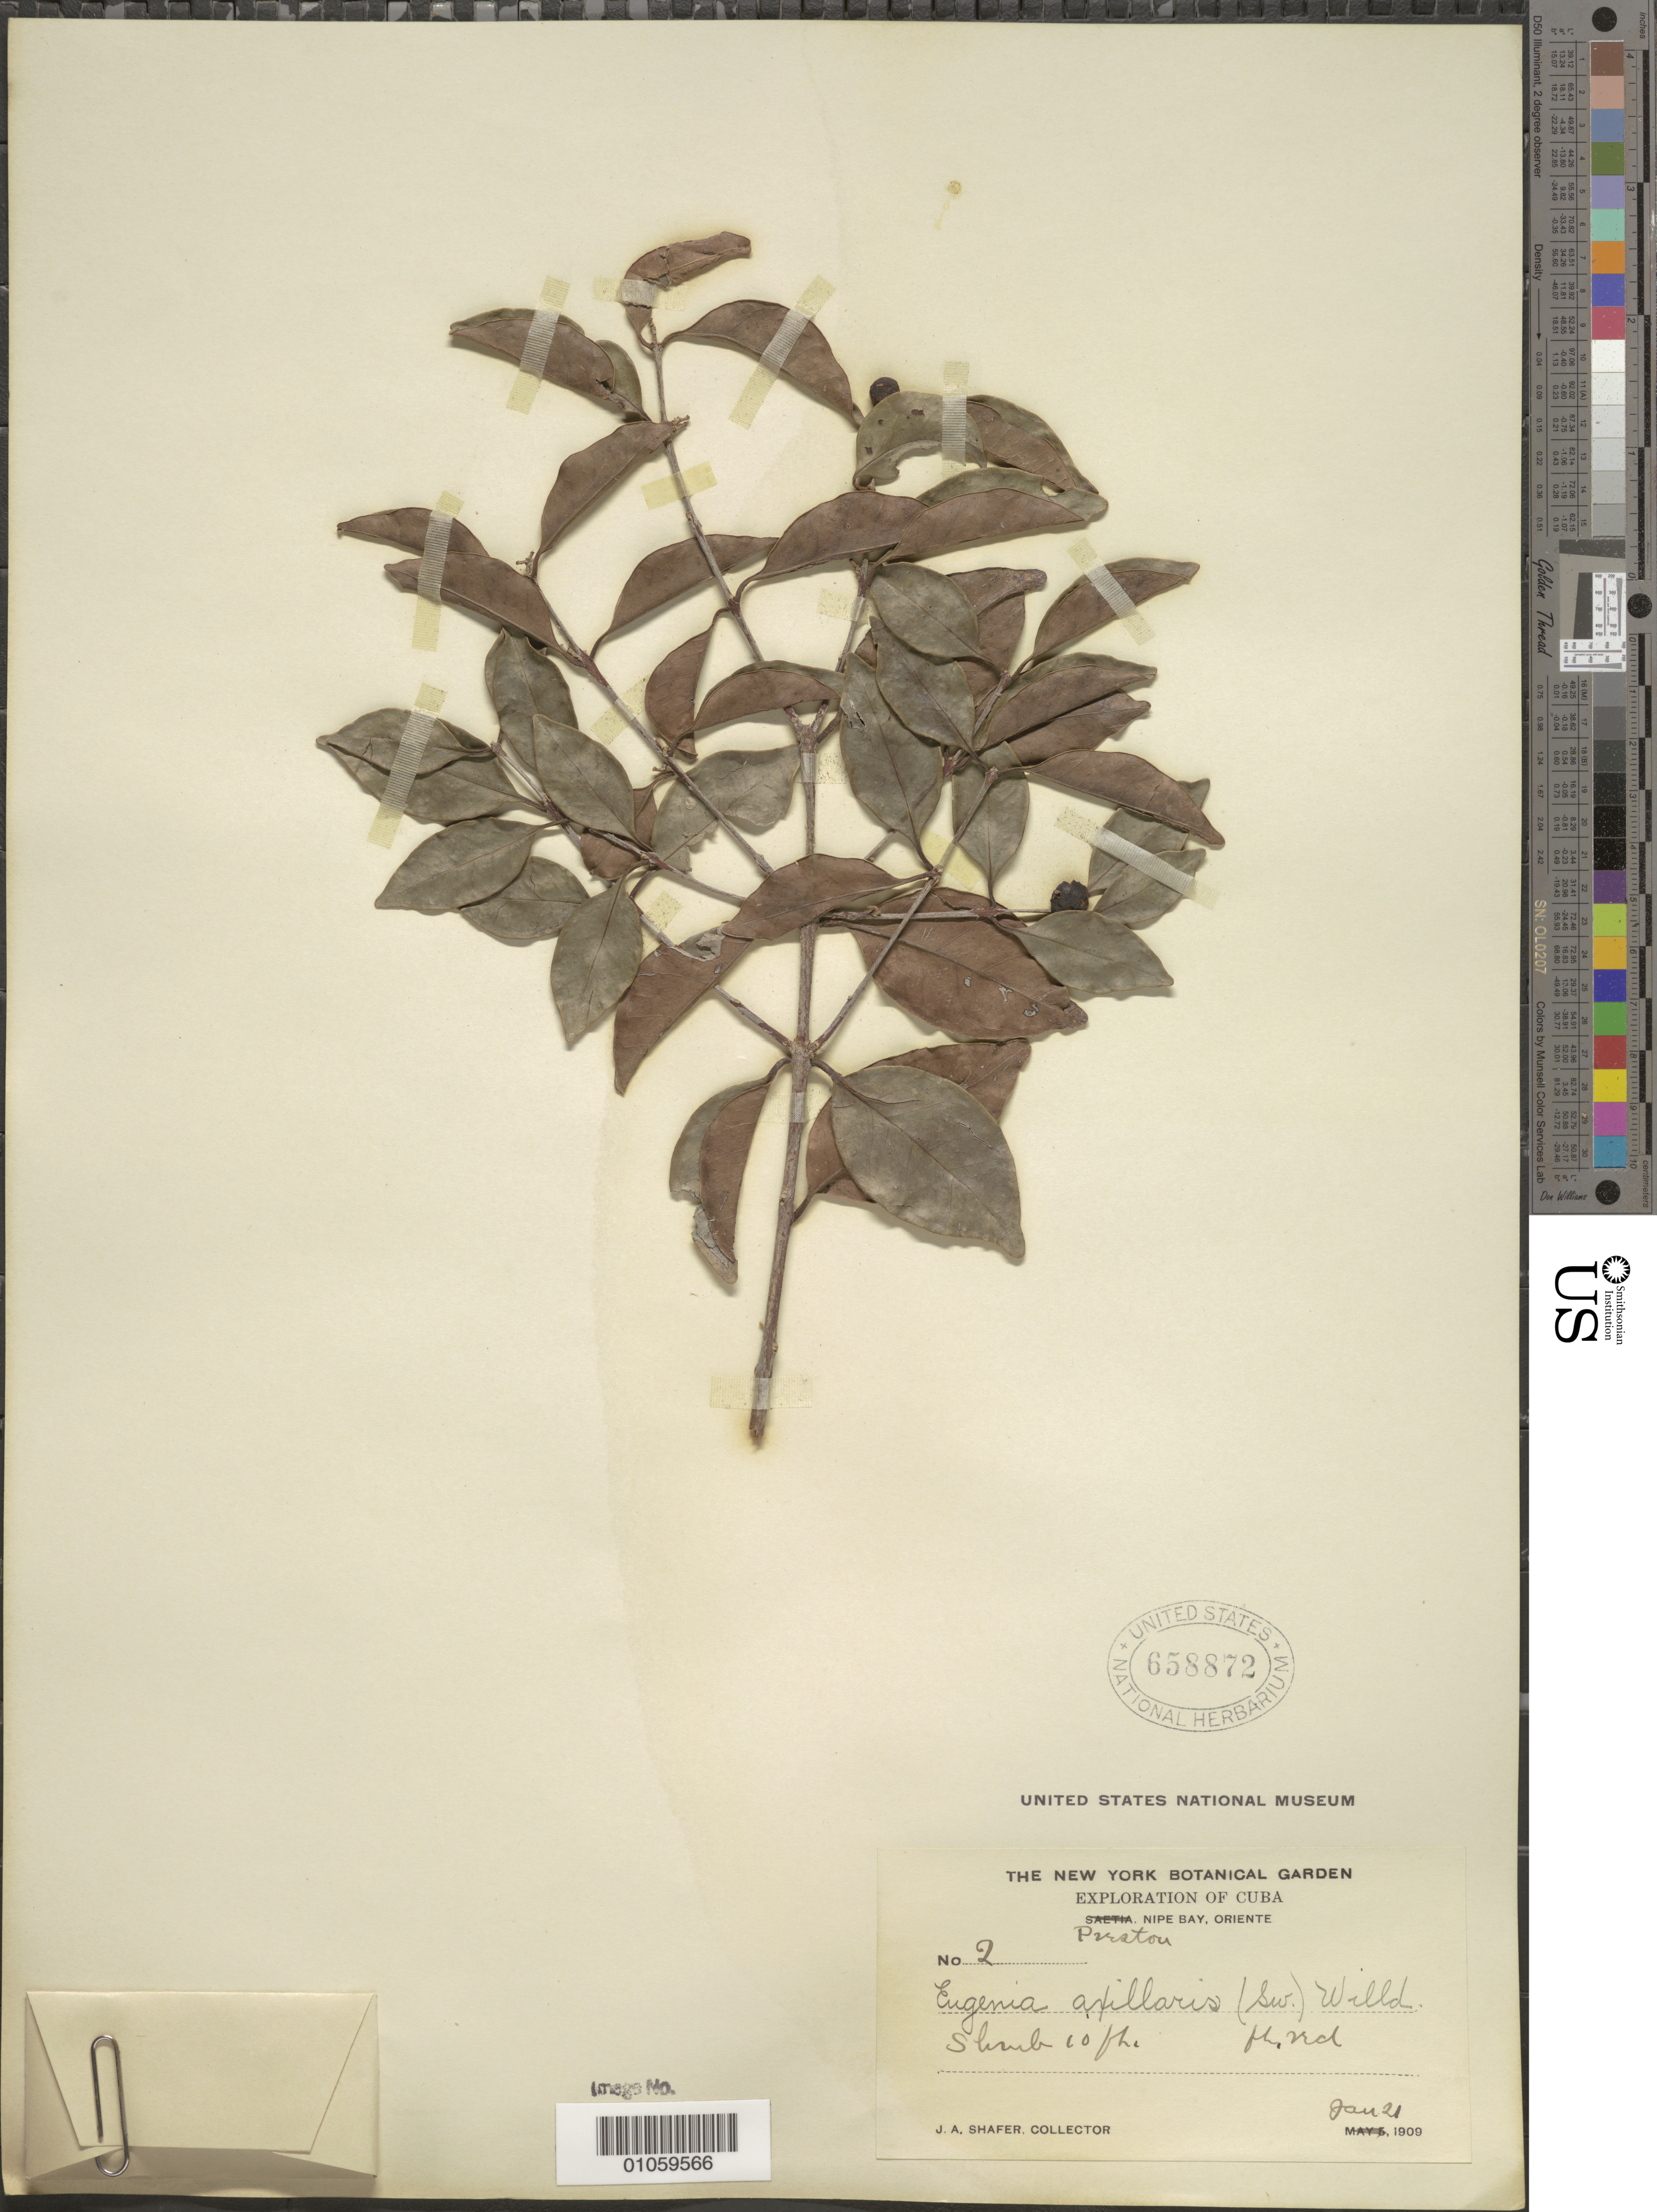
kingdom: Plantae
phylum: Tracheophyta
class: Magnoliopsida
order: Myrtales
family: Myrtaceae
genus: Eugenia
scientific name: Eugenia axillaris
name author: (Sw.) Willd.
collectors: J. A. Shafer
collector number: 2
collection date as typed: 21 Jan 1909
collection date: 1909-01-21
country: Cuba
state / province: Holguín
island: Cuba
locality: Preston, Nipe Bay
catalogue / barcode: US 658872